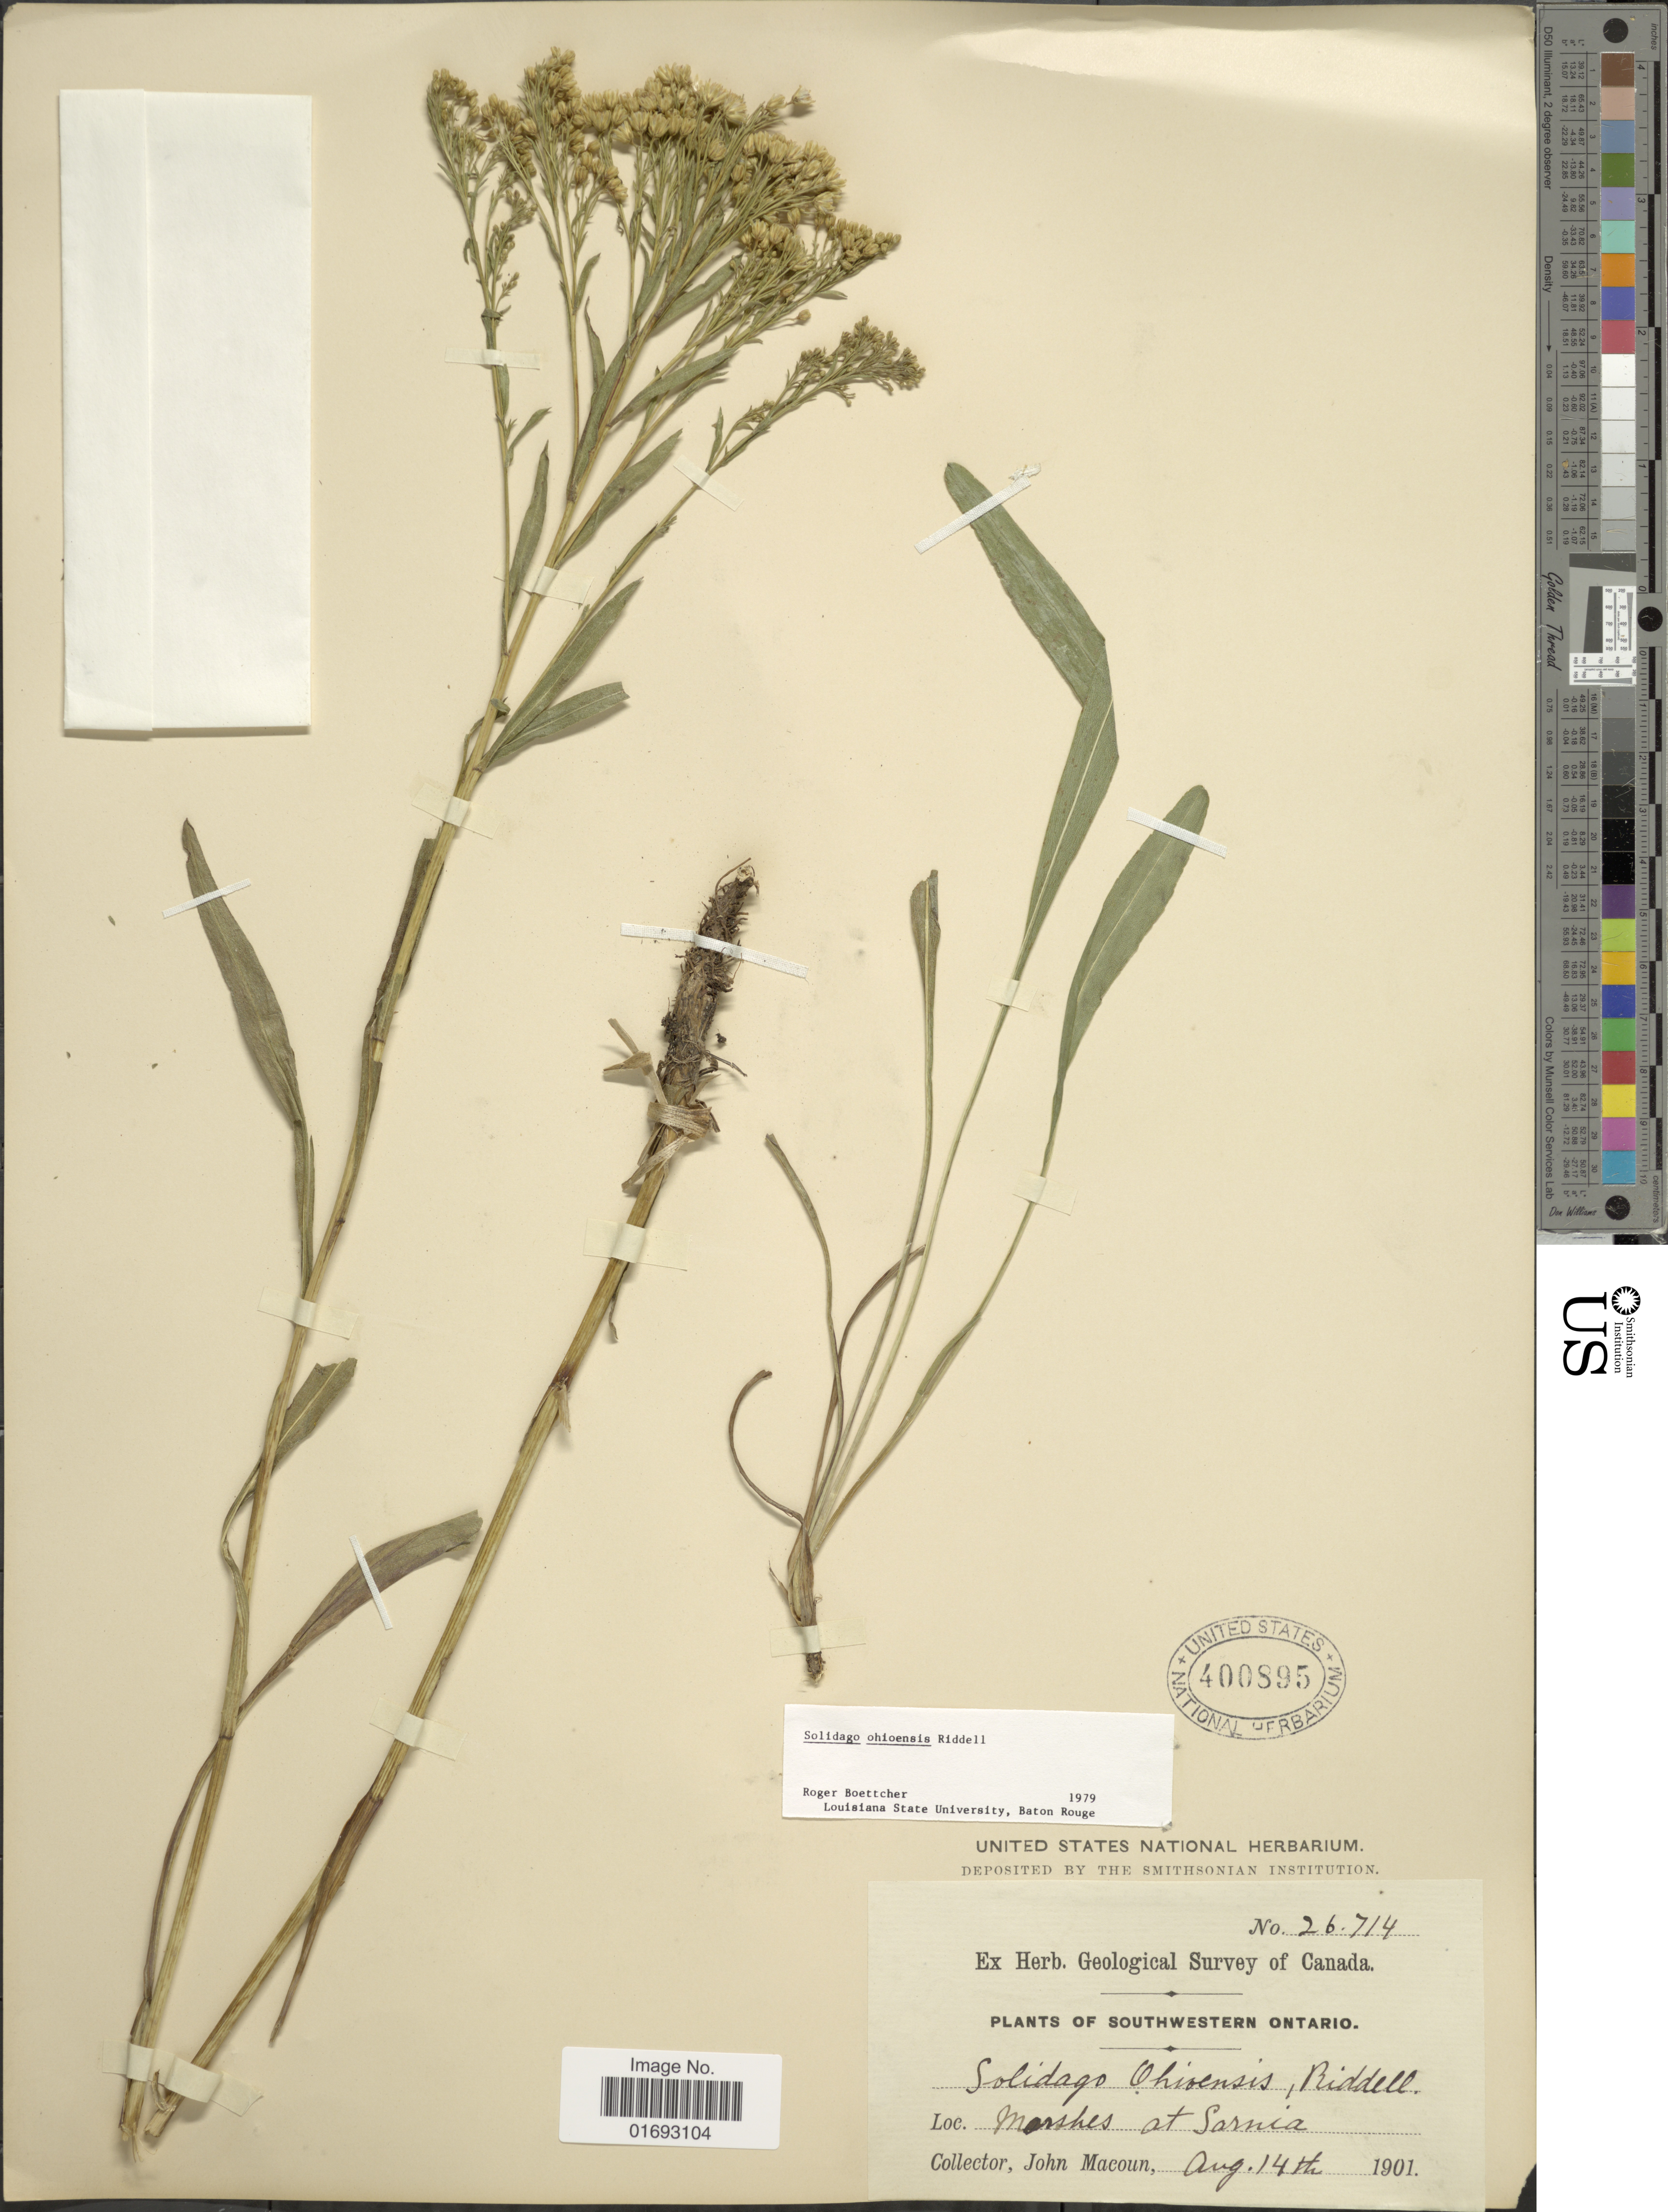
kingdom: Plantae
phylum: Tracheophyta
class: Magnoliopsida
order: Asterales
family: Asteraceae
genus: Oligoneuron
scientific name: Oligoneuron ohioense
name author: (Riddell) G.N. Jones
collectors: J. Macoun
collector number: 26714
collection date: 1901-08-14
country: Canada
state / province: Ontario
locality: Soutwestern Ontario, Marshes at Sarnia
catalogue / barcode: US 400895